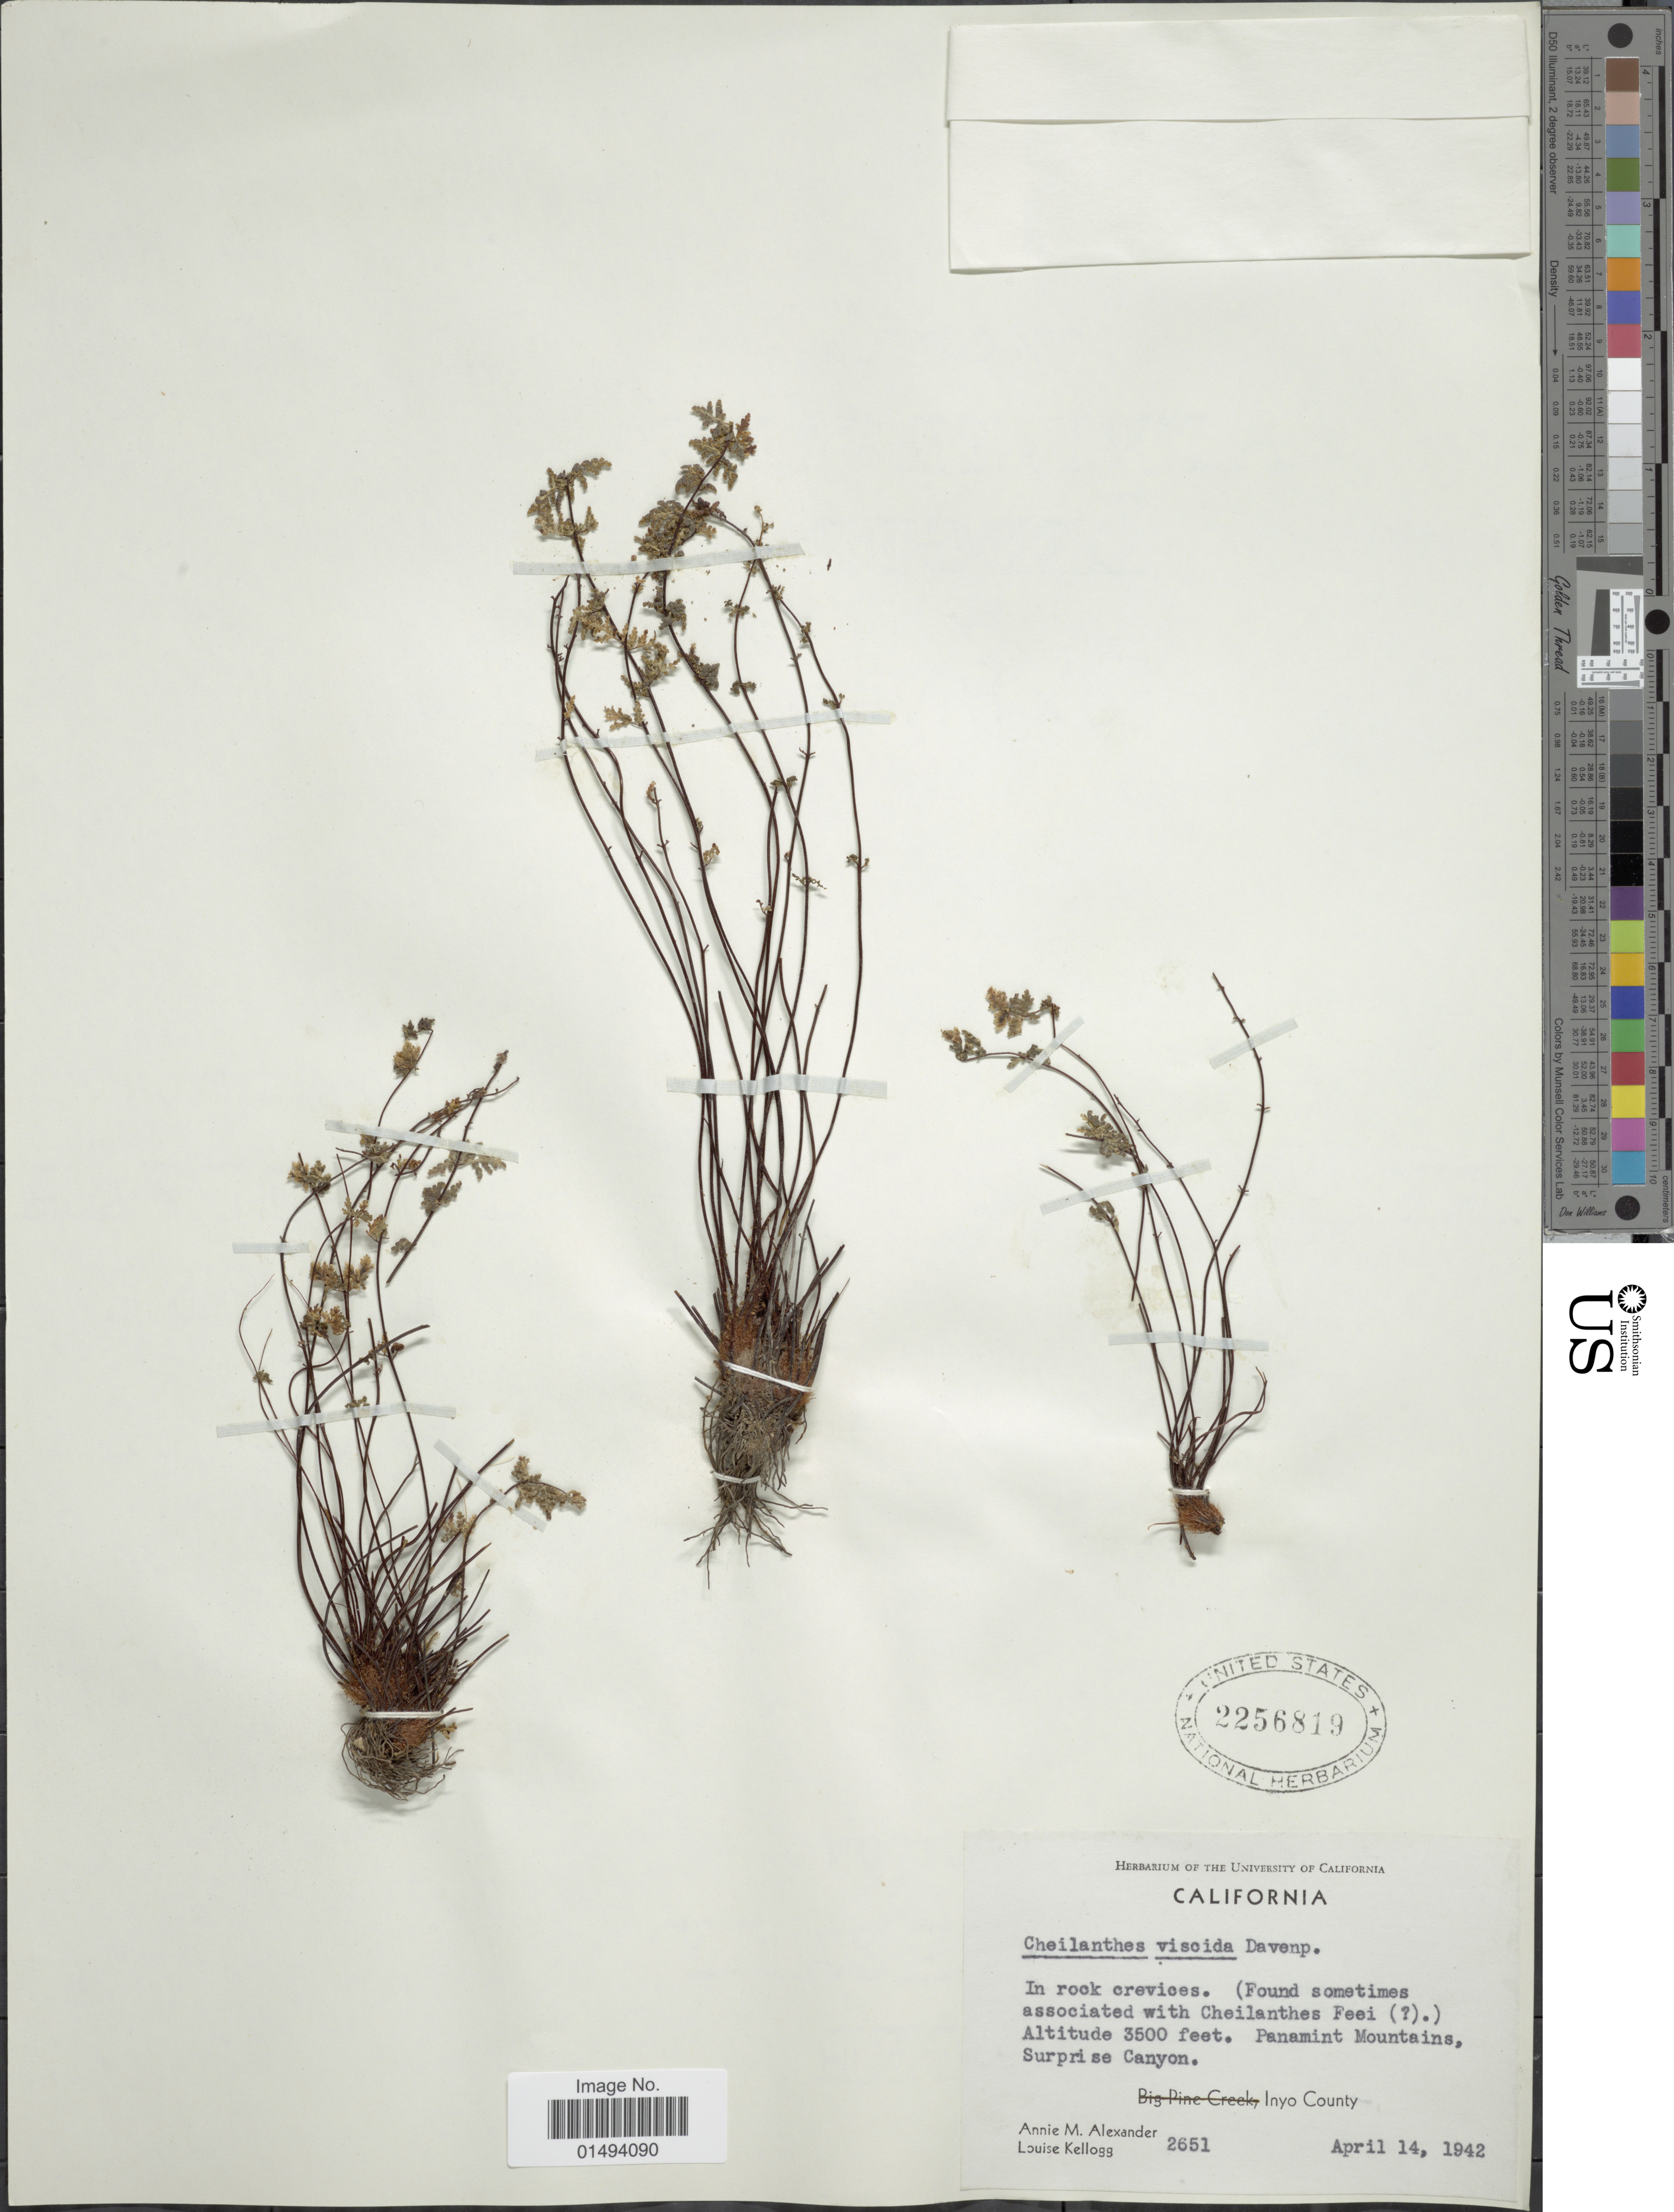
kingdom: Plantae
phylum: Tracheophyta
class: Polypodiopsida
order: Polypodiales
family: Pteridaceae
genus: Myriopteris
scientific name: Myriopteris viscida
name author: (Davenp.) Grusz & Windham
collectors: A. M. Alexander & L. Kellogg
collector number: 2651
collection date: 1942-04-14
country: United States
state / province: California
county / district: Inyo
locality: Panamint Mountains, Surprise Canyon, Inyo County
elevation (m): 1067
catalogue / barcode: US 2256819